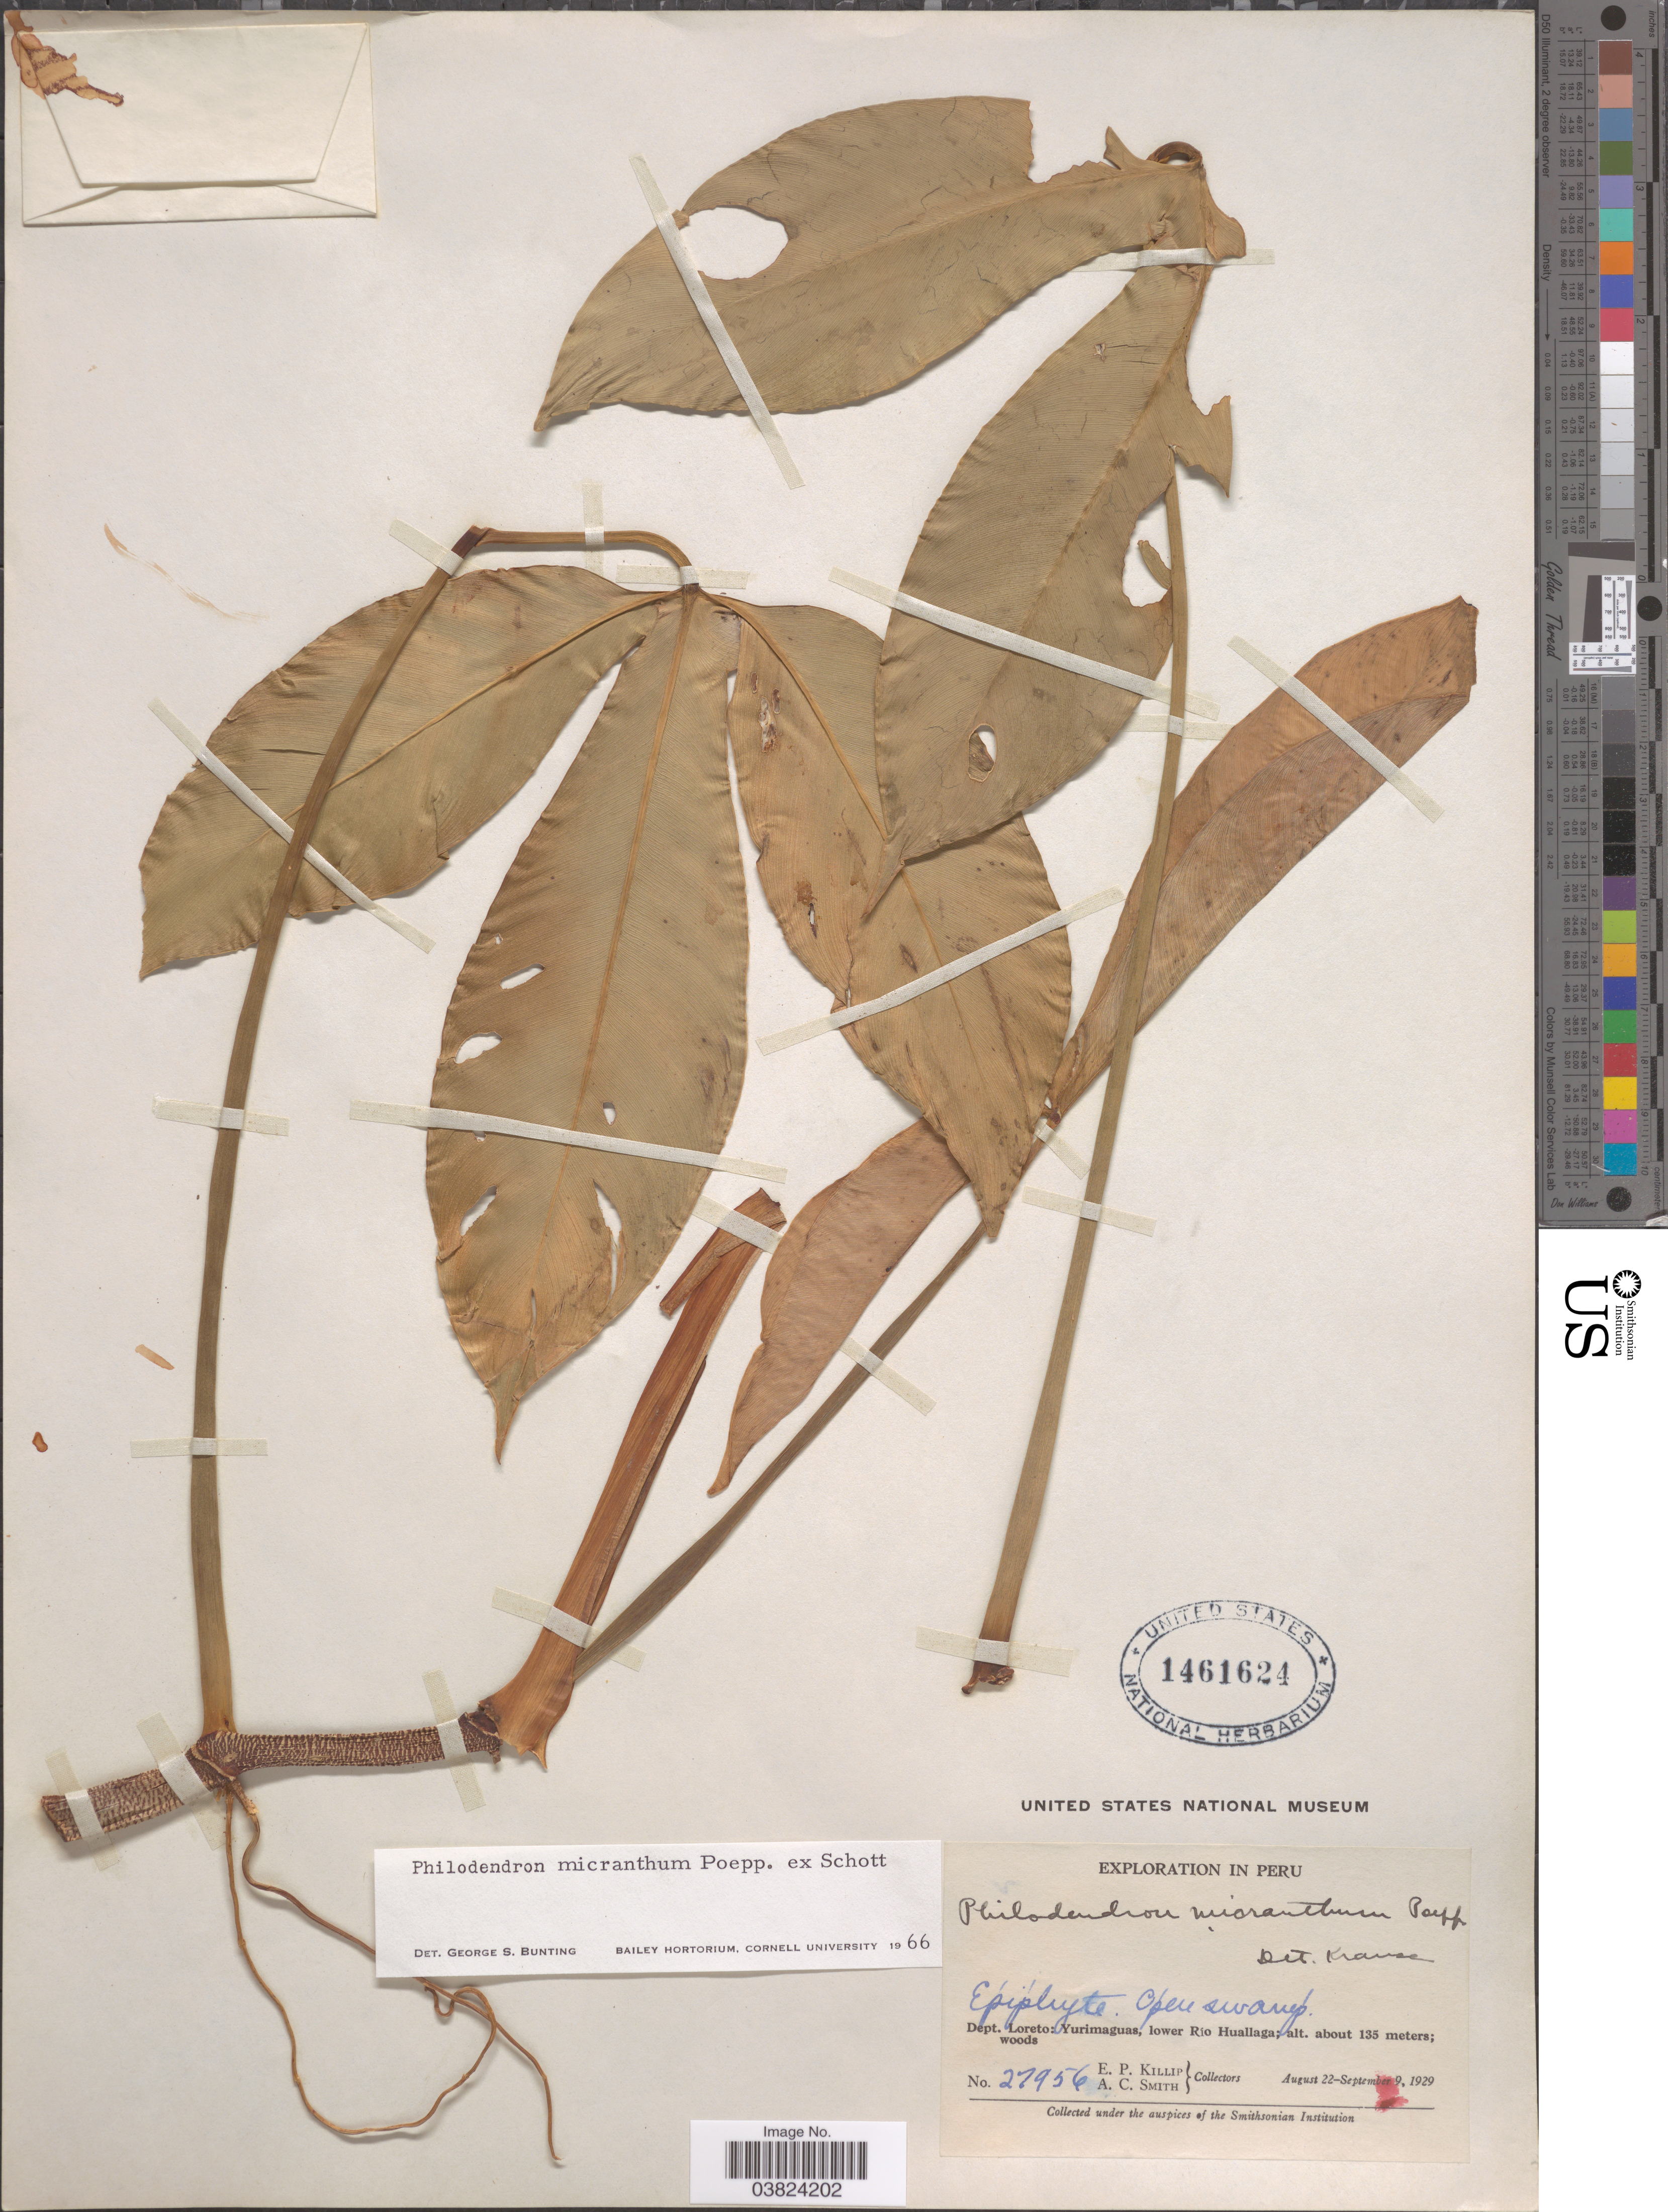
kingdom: Plantae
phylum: Tracheophyta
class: Liliopsida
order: Alismatales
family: Araceae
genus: Philodendron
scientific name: Philodendron micranthum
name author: Poepp. ex Schott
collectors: E. P. Killip & A. C. Smith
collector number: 27956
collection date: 1929-08-22/1929-09-09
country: Peru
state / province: Loreto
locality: Dept. Loreto: Yurimaguas, lower Río Huallaga.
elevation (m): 135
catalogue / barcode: US 1461624